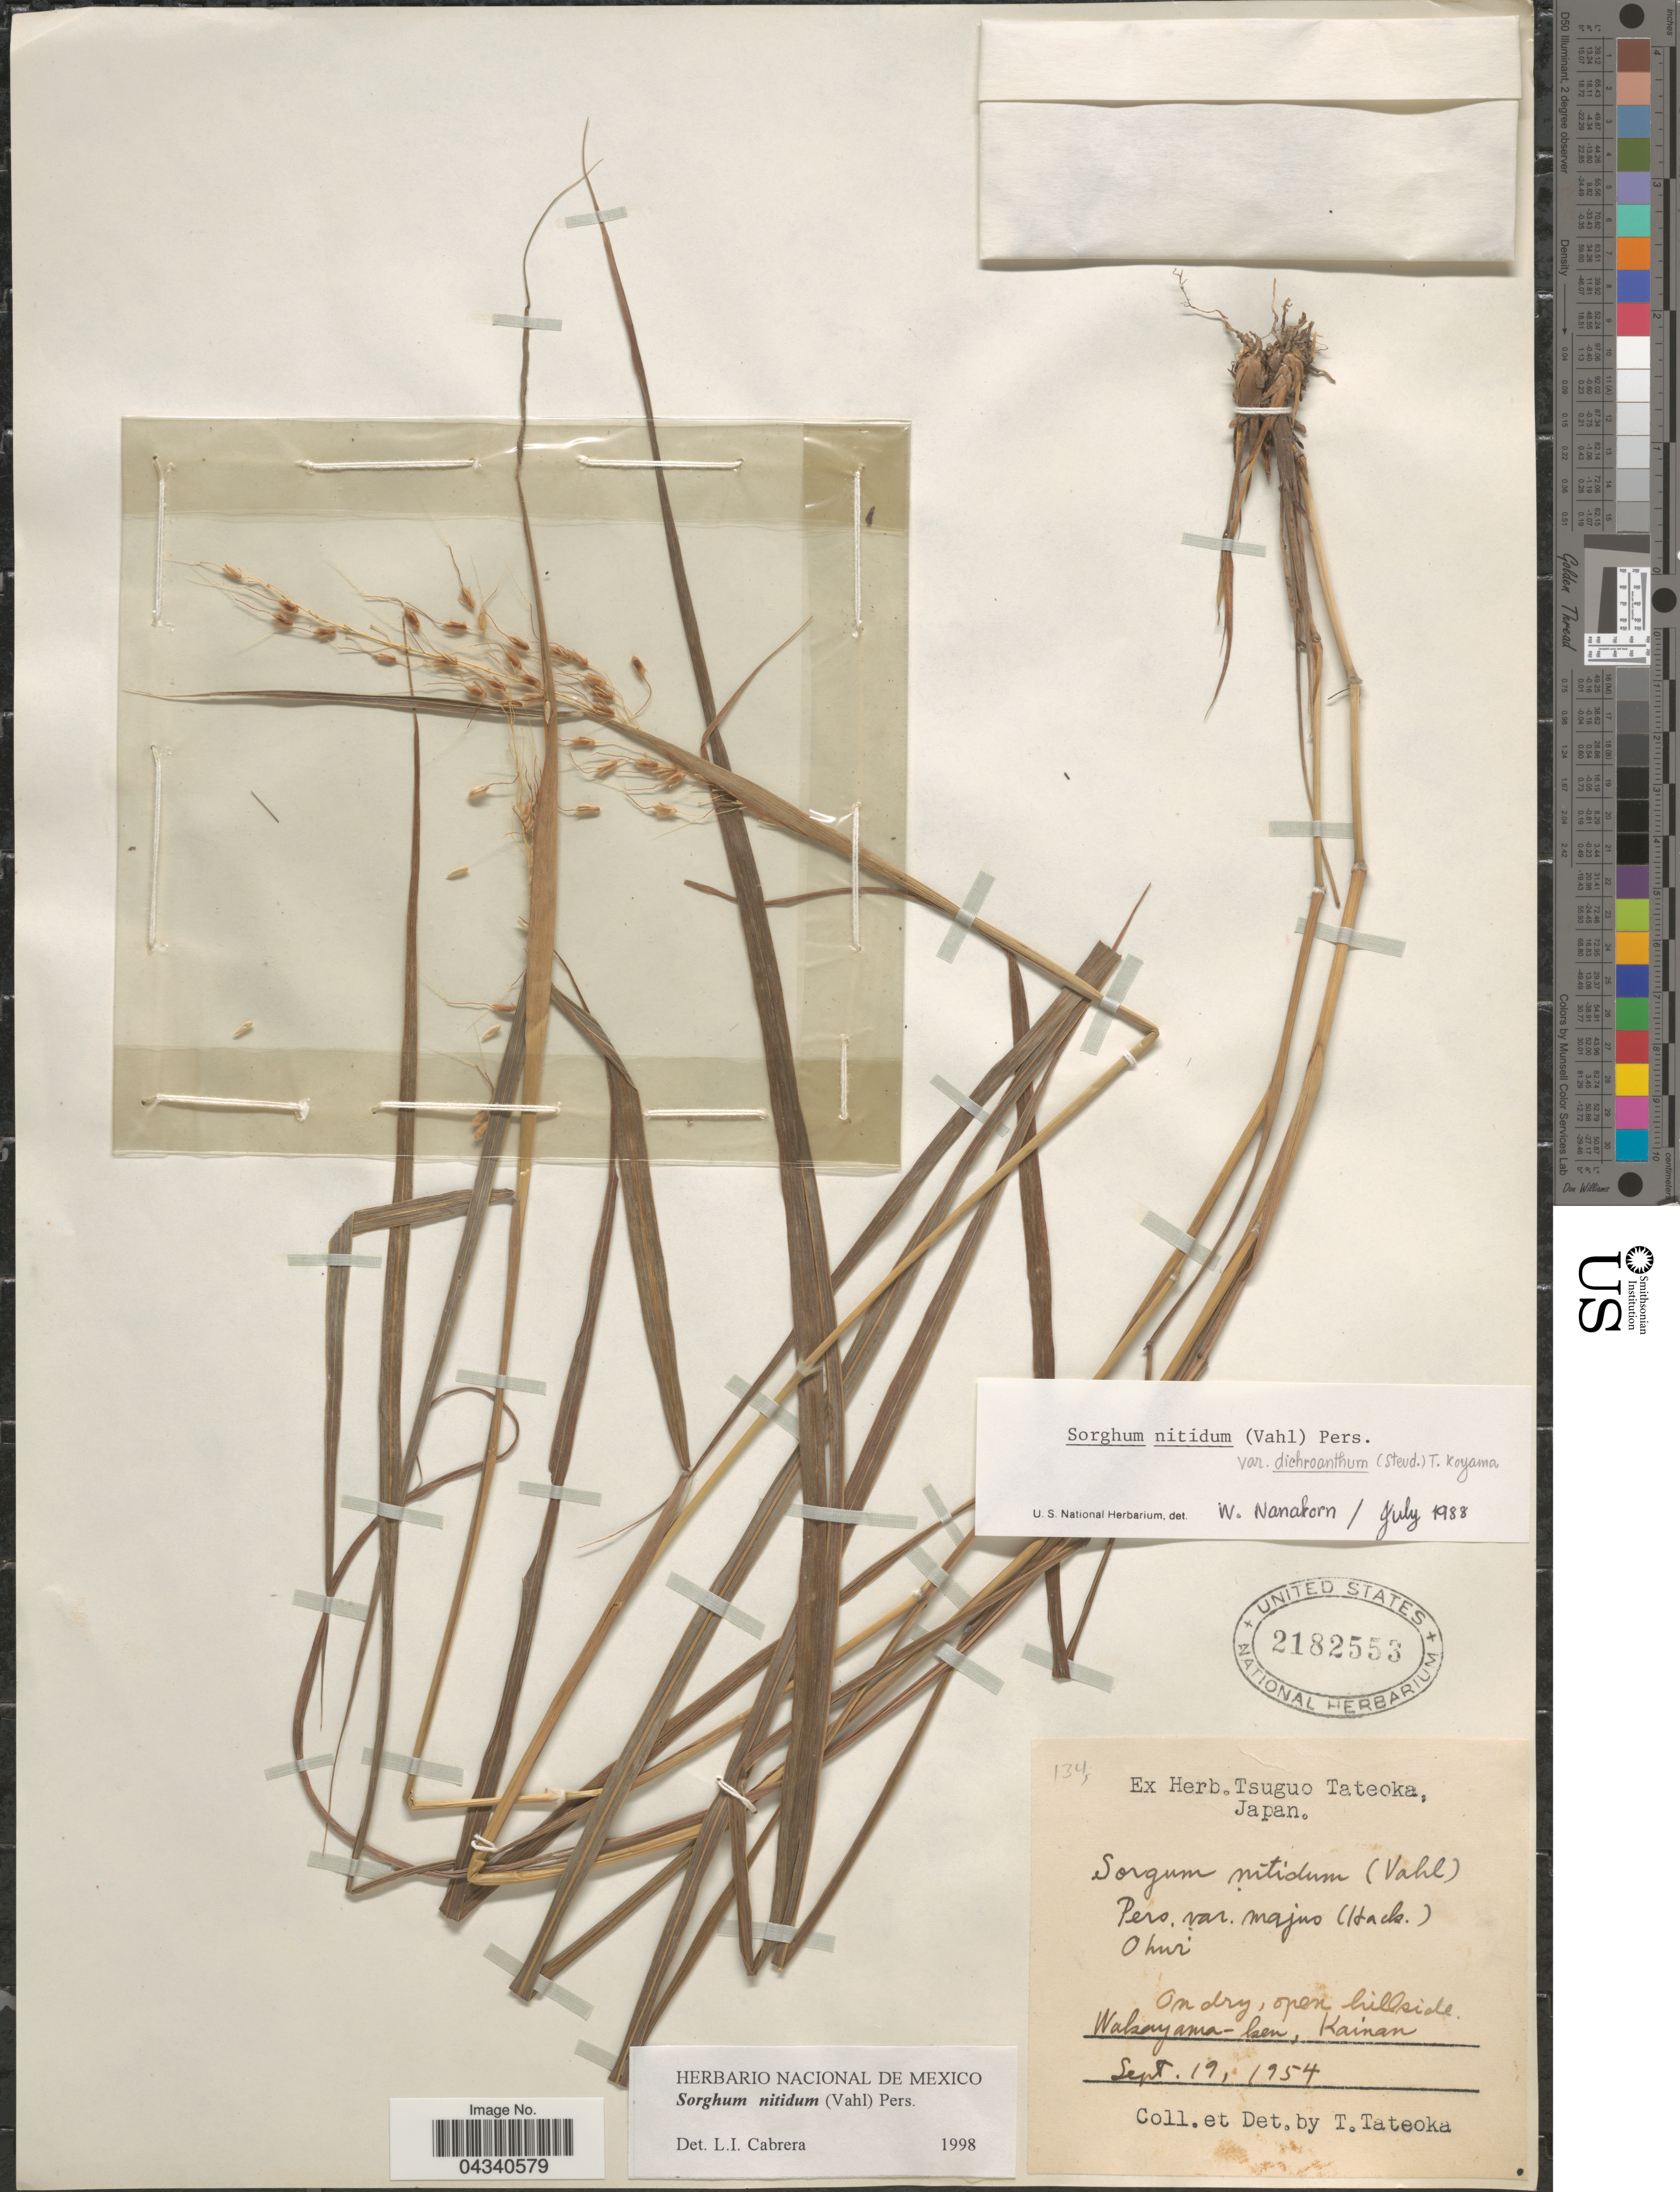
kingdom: Plantae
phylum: Tracheophyta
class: Liliopsida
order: Poales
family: Poaceae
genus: Sorghum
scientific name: Sorghum nitidum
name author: (Vahl) Pers.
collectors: T. Tateoka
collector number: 134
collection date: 1954-09-19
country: Japan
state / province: Wakayama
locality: Wakayama-ken, Kainan.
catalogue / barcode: US 2182553